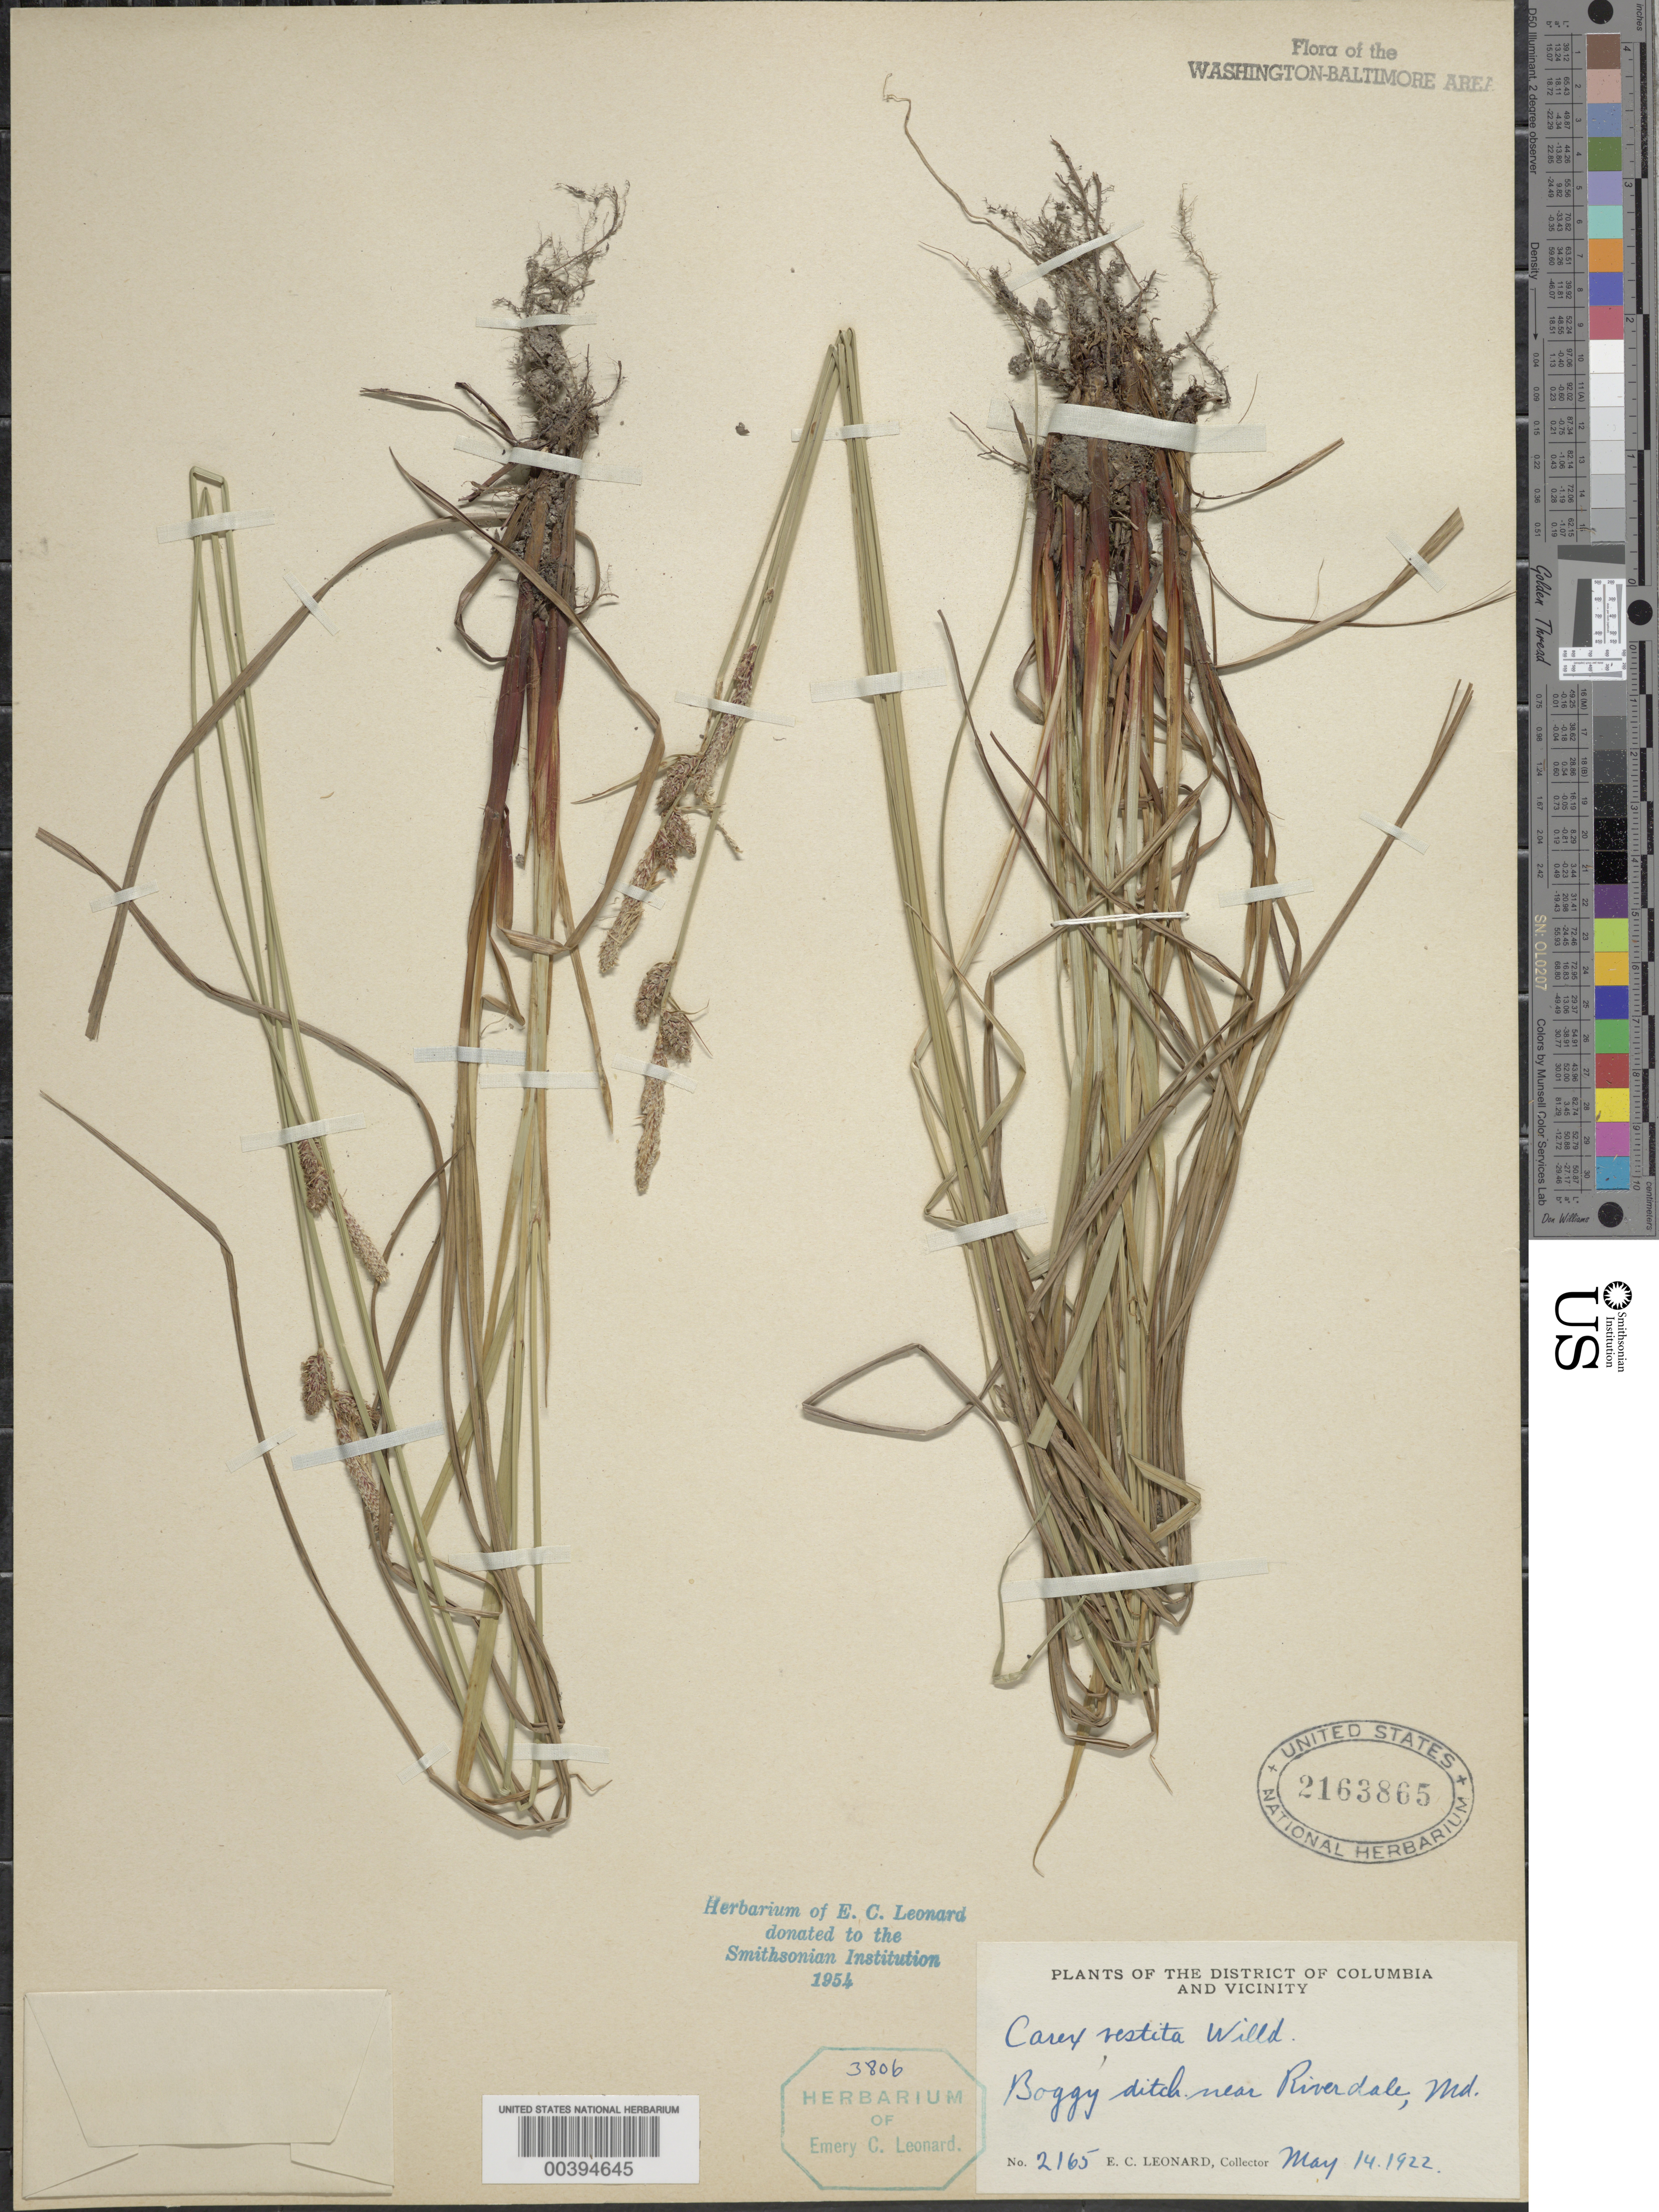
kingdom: Plantae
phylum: Tracheophyta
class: Liliopsida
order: Poales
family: Cyperaceae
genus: Carex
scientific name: Carex vestita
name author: Willd.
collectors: E. C. Leonard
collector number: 2165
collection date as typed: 14 May 1922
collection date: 1922-05-14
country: United States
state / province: Maryland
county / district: Prince George's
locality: Riverdale vicinity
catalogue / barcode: US 2163865